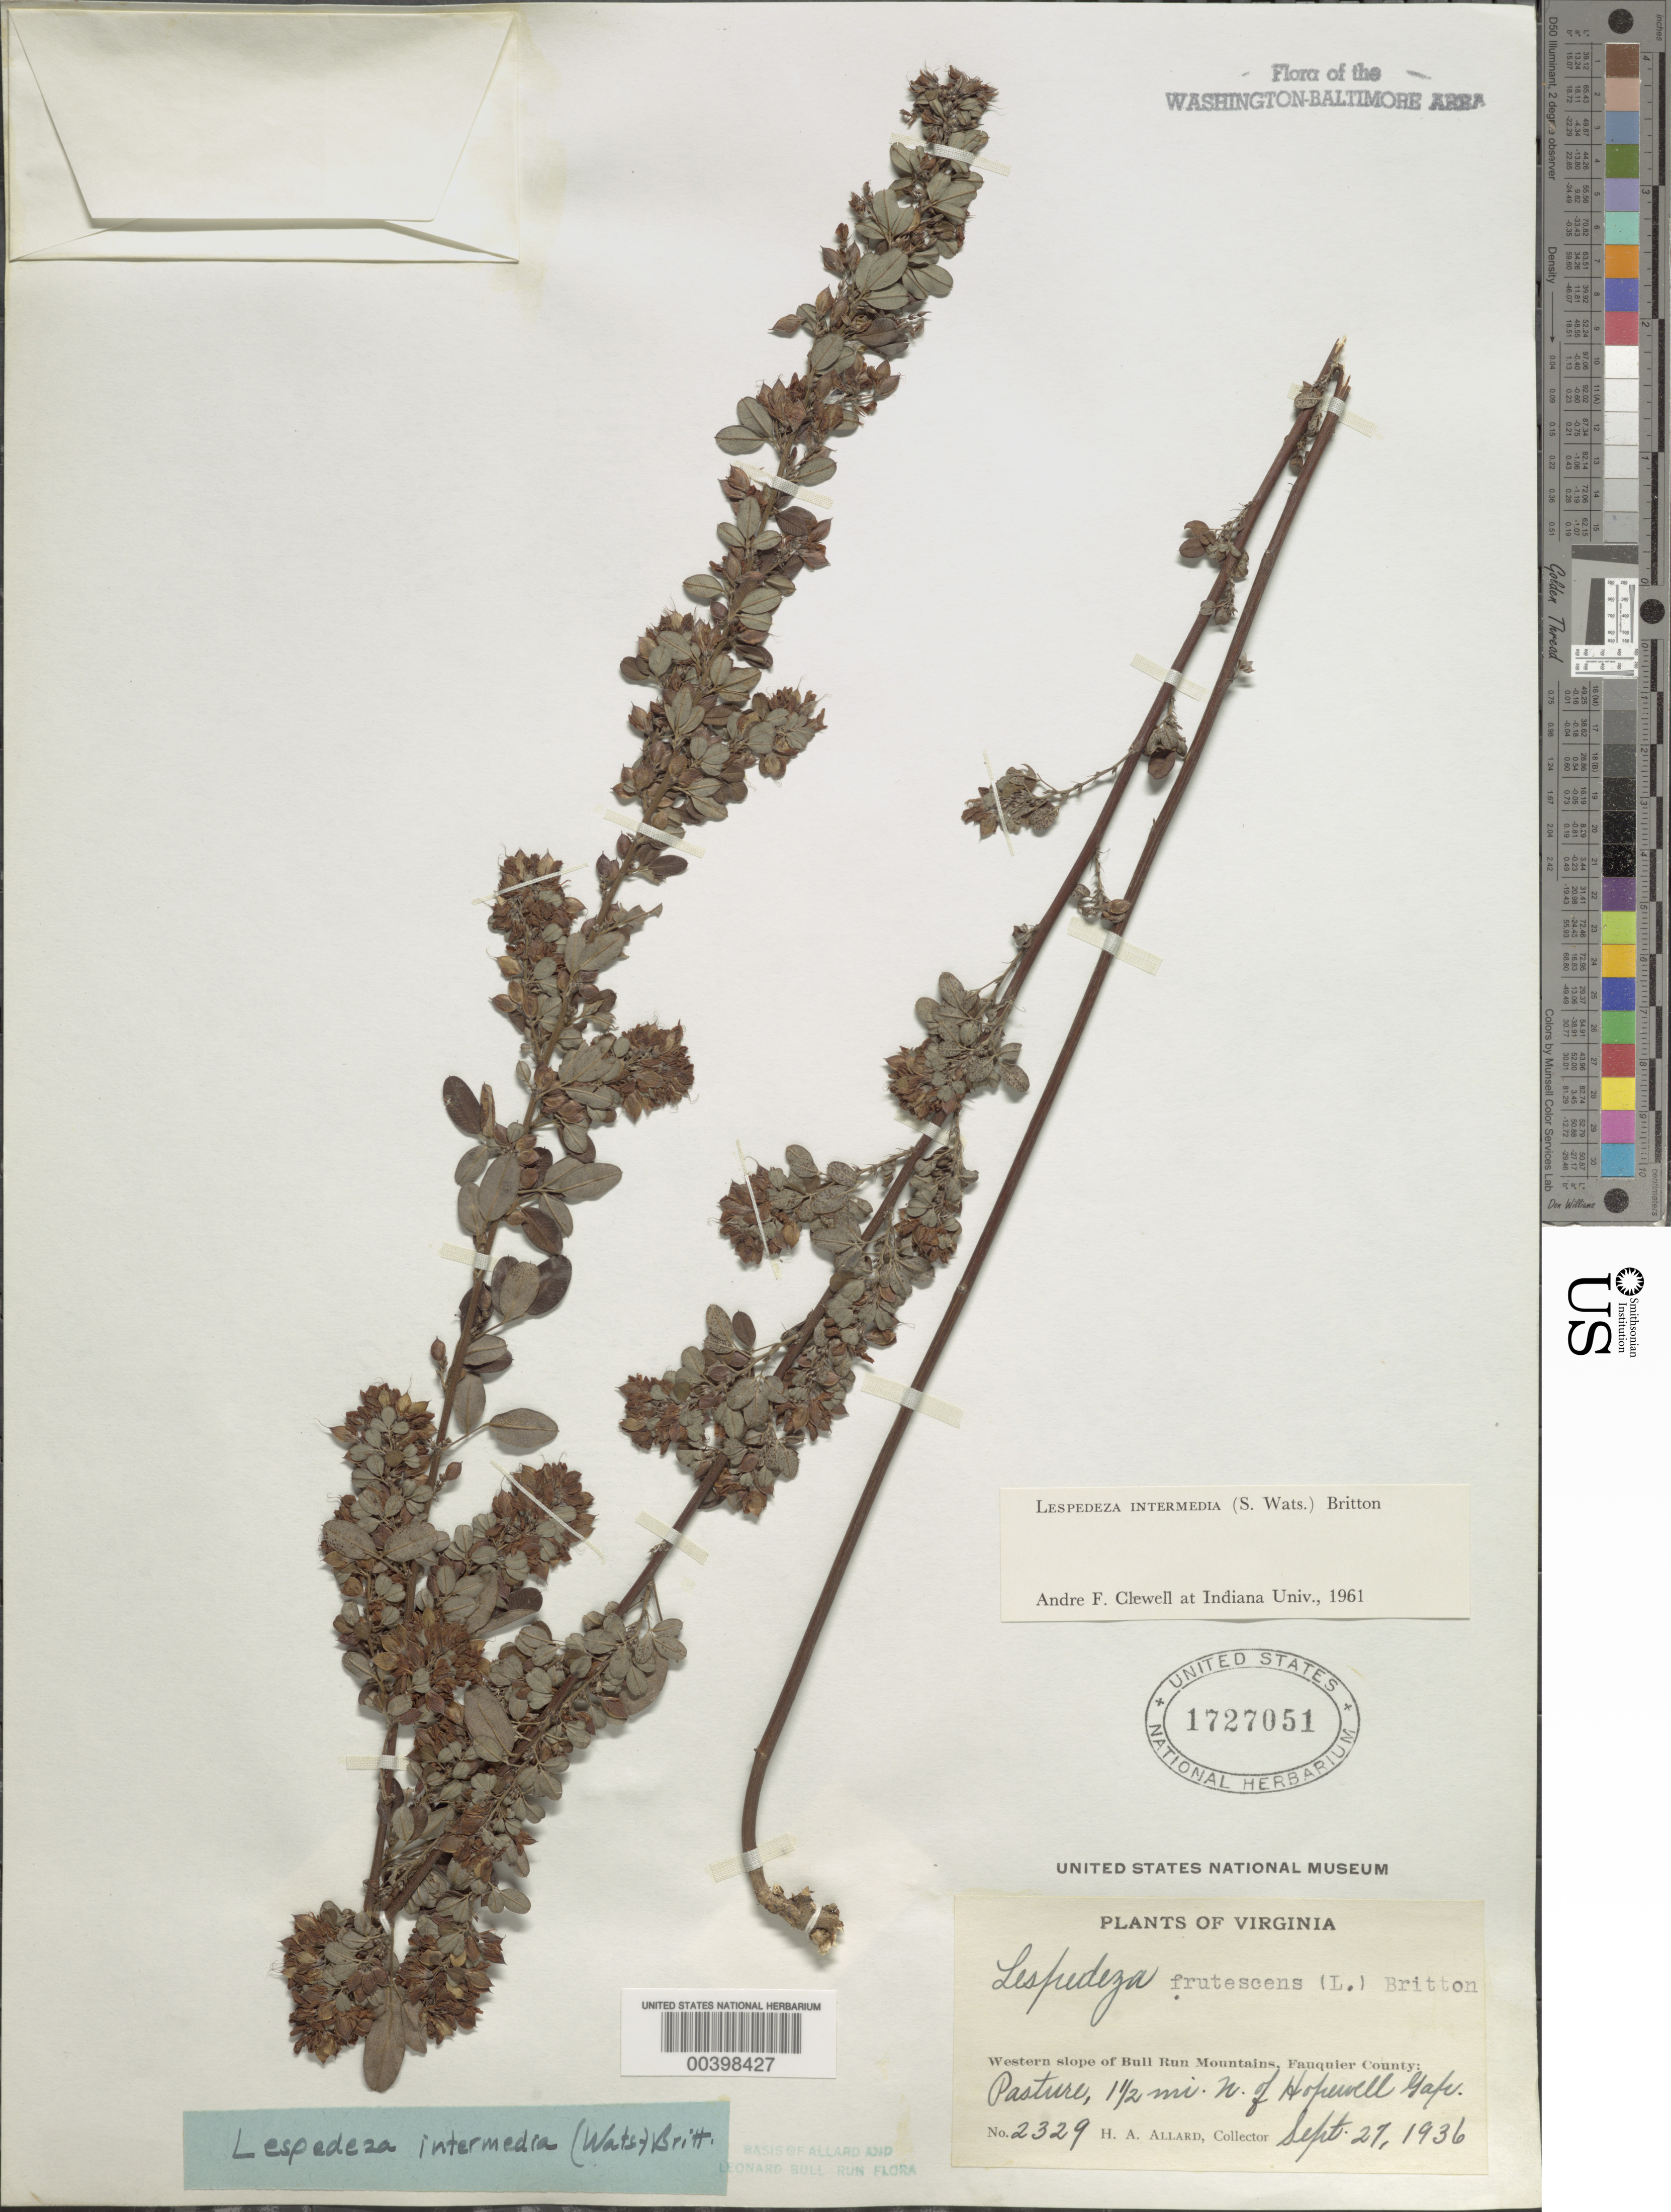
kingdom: Plantae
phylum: Tracheophyta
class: Magnoliopsida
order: Fabales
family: Fabaceae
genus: Lespedeza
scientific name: Lespedeza intermedia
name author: (S. Watson) Britton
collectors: H. A. Allard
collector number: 2329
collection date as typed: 27 Sep 1936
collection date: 1936-09-27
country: United States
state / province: Virginia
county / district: Fauquier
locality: North of Hopewell Gap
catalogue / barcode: US 1727051